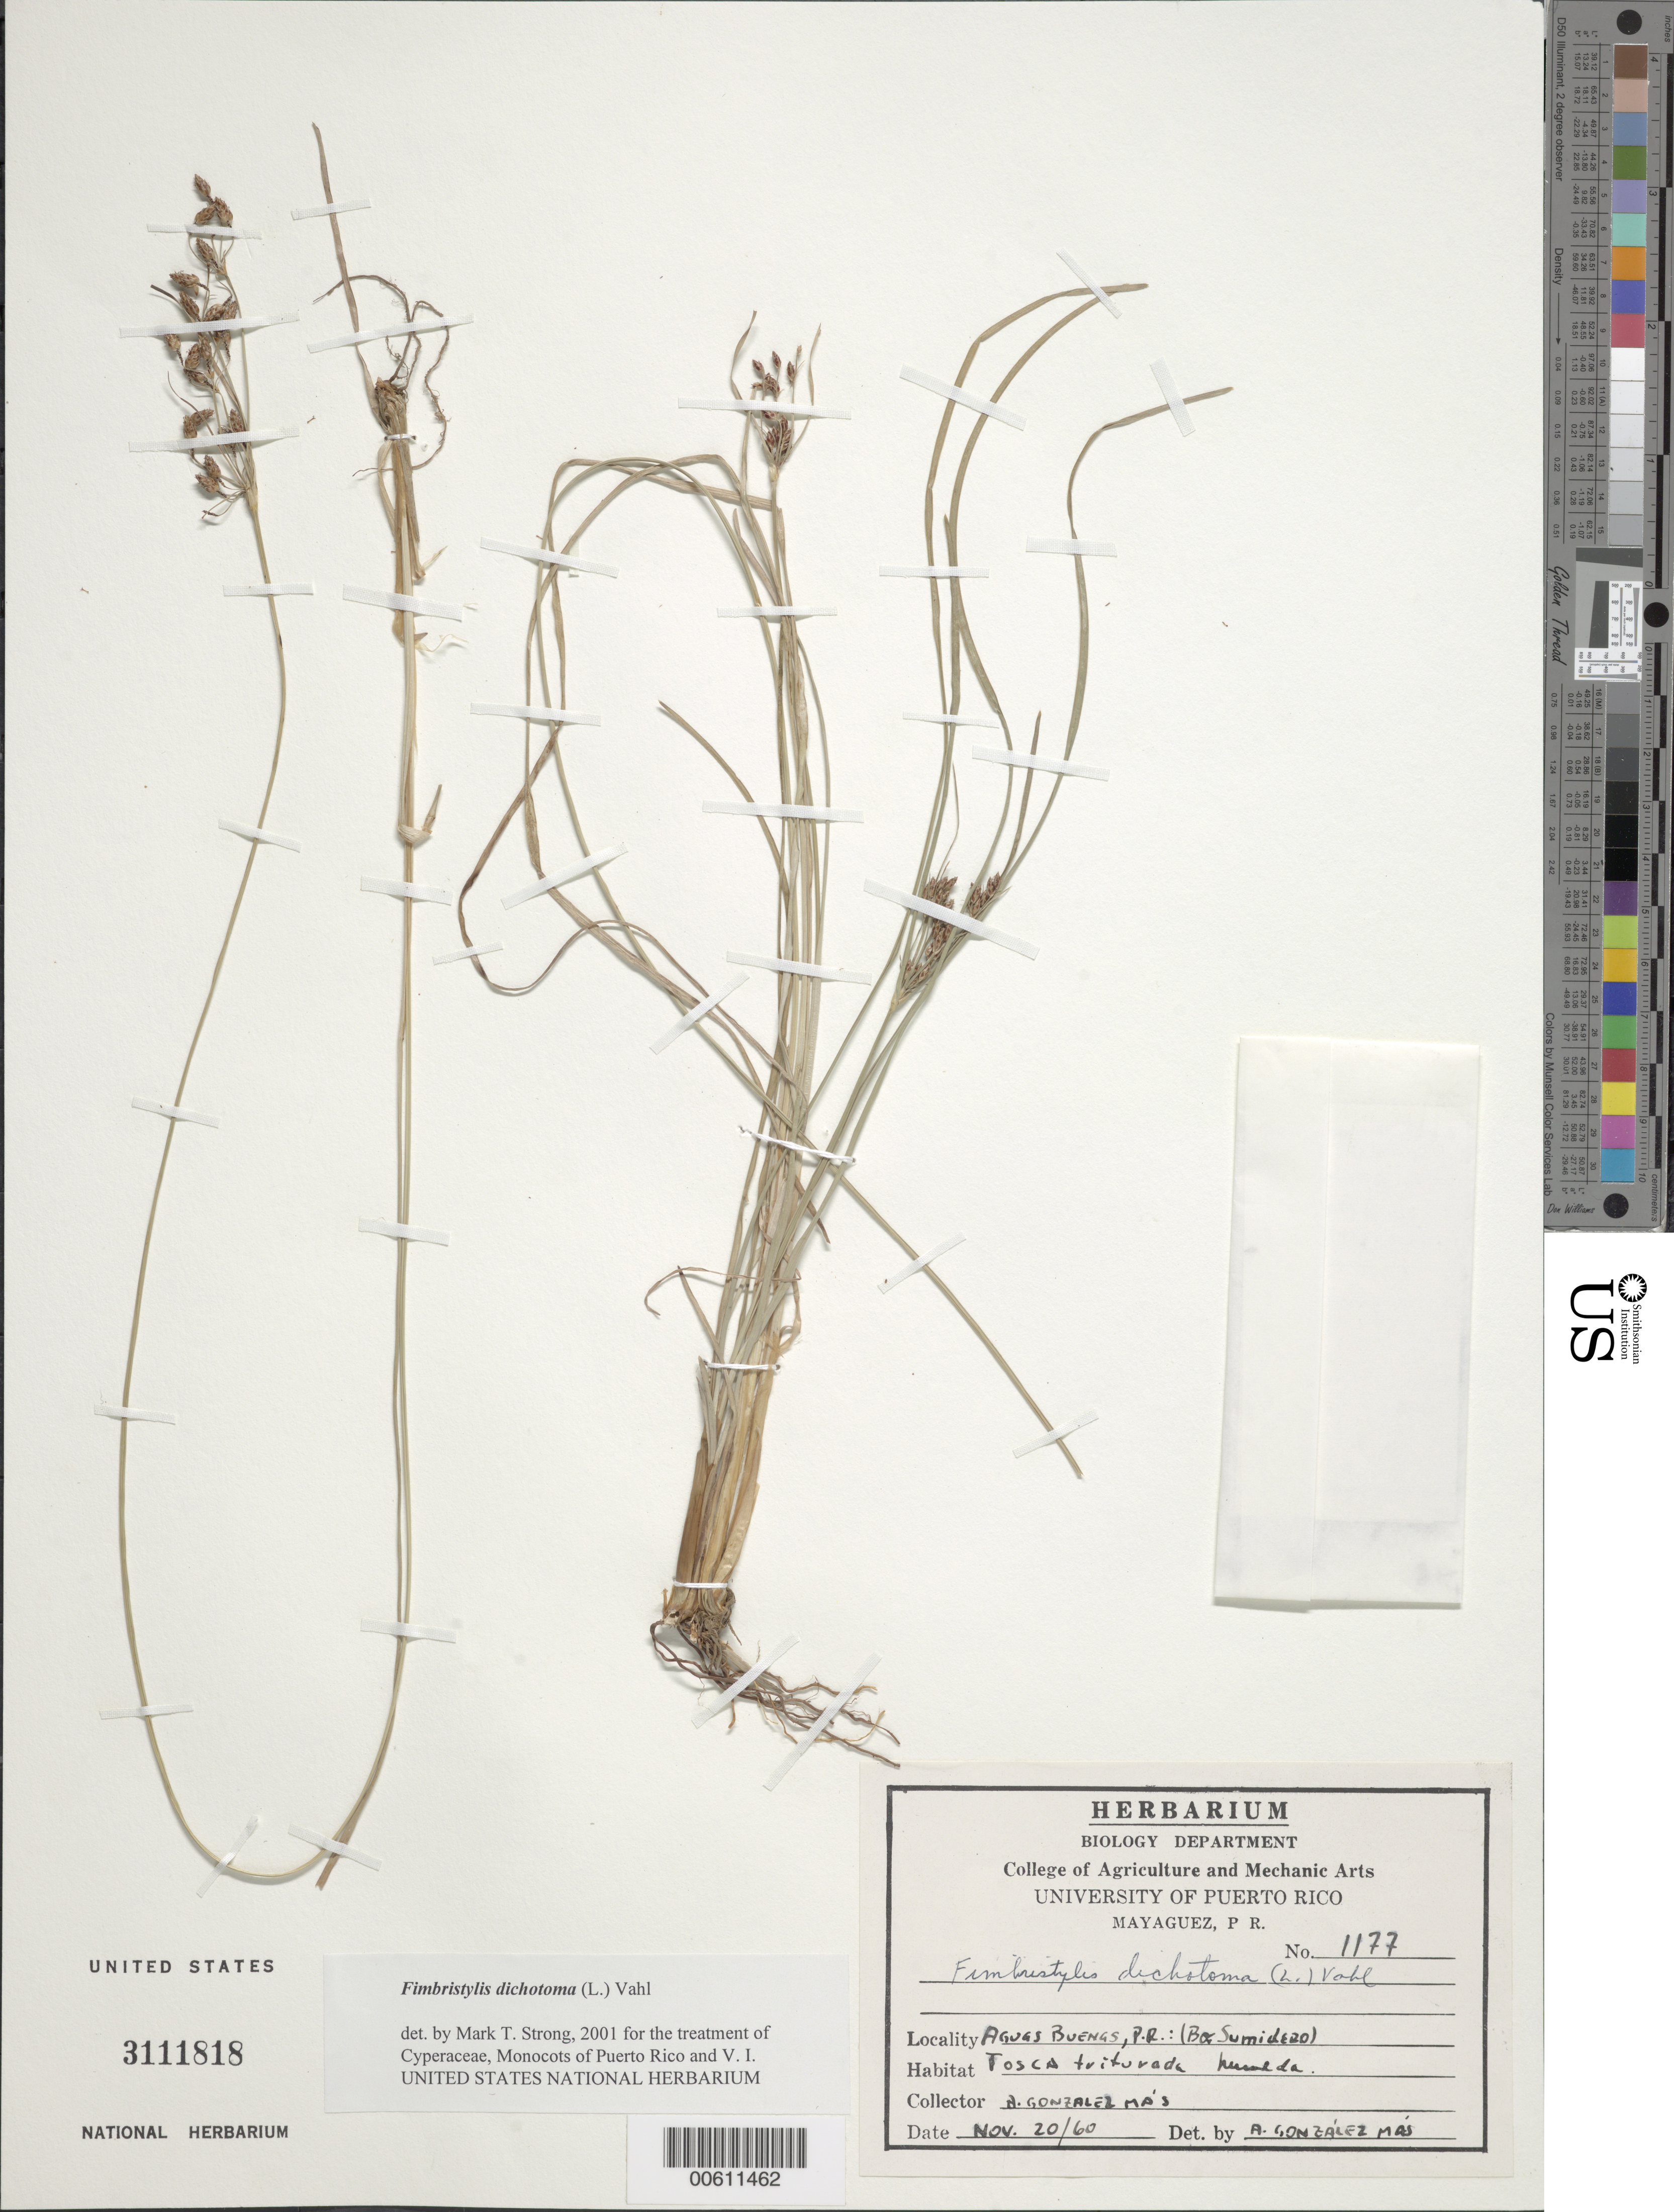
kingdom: Plantae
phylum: Tracheophyta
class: Liliopsida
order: Poales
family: Cyperaceae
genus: Fimbristylis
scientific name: Fimbristylis dichotoma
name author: (L.) Vahl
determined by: Strong, M. T., (US), Smithsonian Institution - National Museum of Natural History (UNITED STATES)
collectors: A. González Más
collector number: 1177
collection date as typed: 20 Nov 1960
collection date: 1960-11-20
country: Puerto Rico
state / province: Agua Buenas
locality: Aguas Buenas: Bo. Sumideao.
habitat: Tosca triturada, humeda.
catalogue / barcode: US 3111818